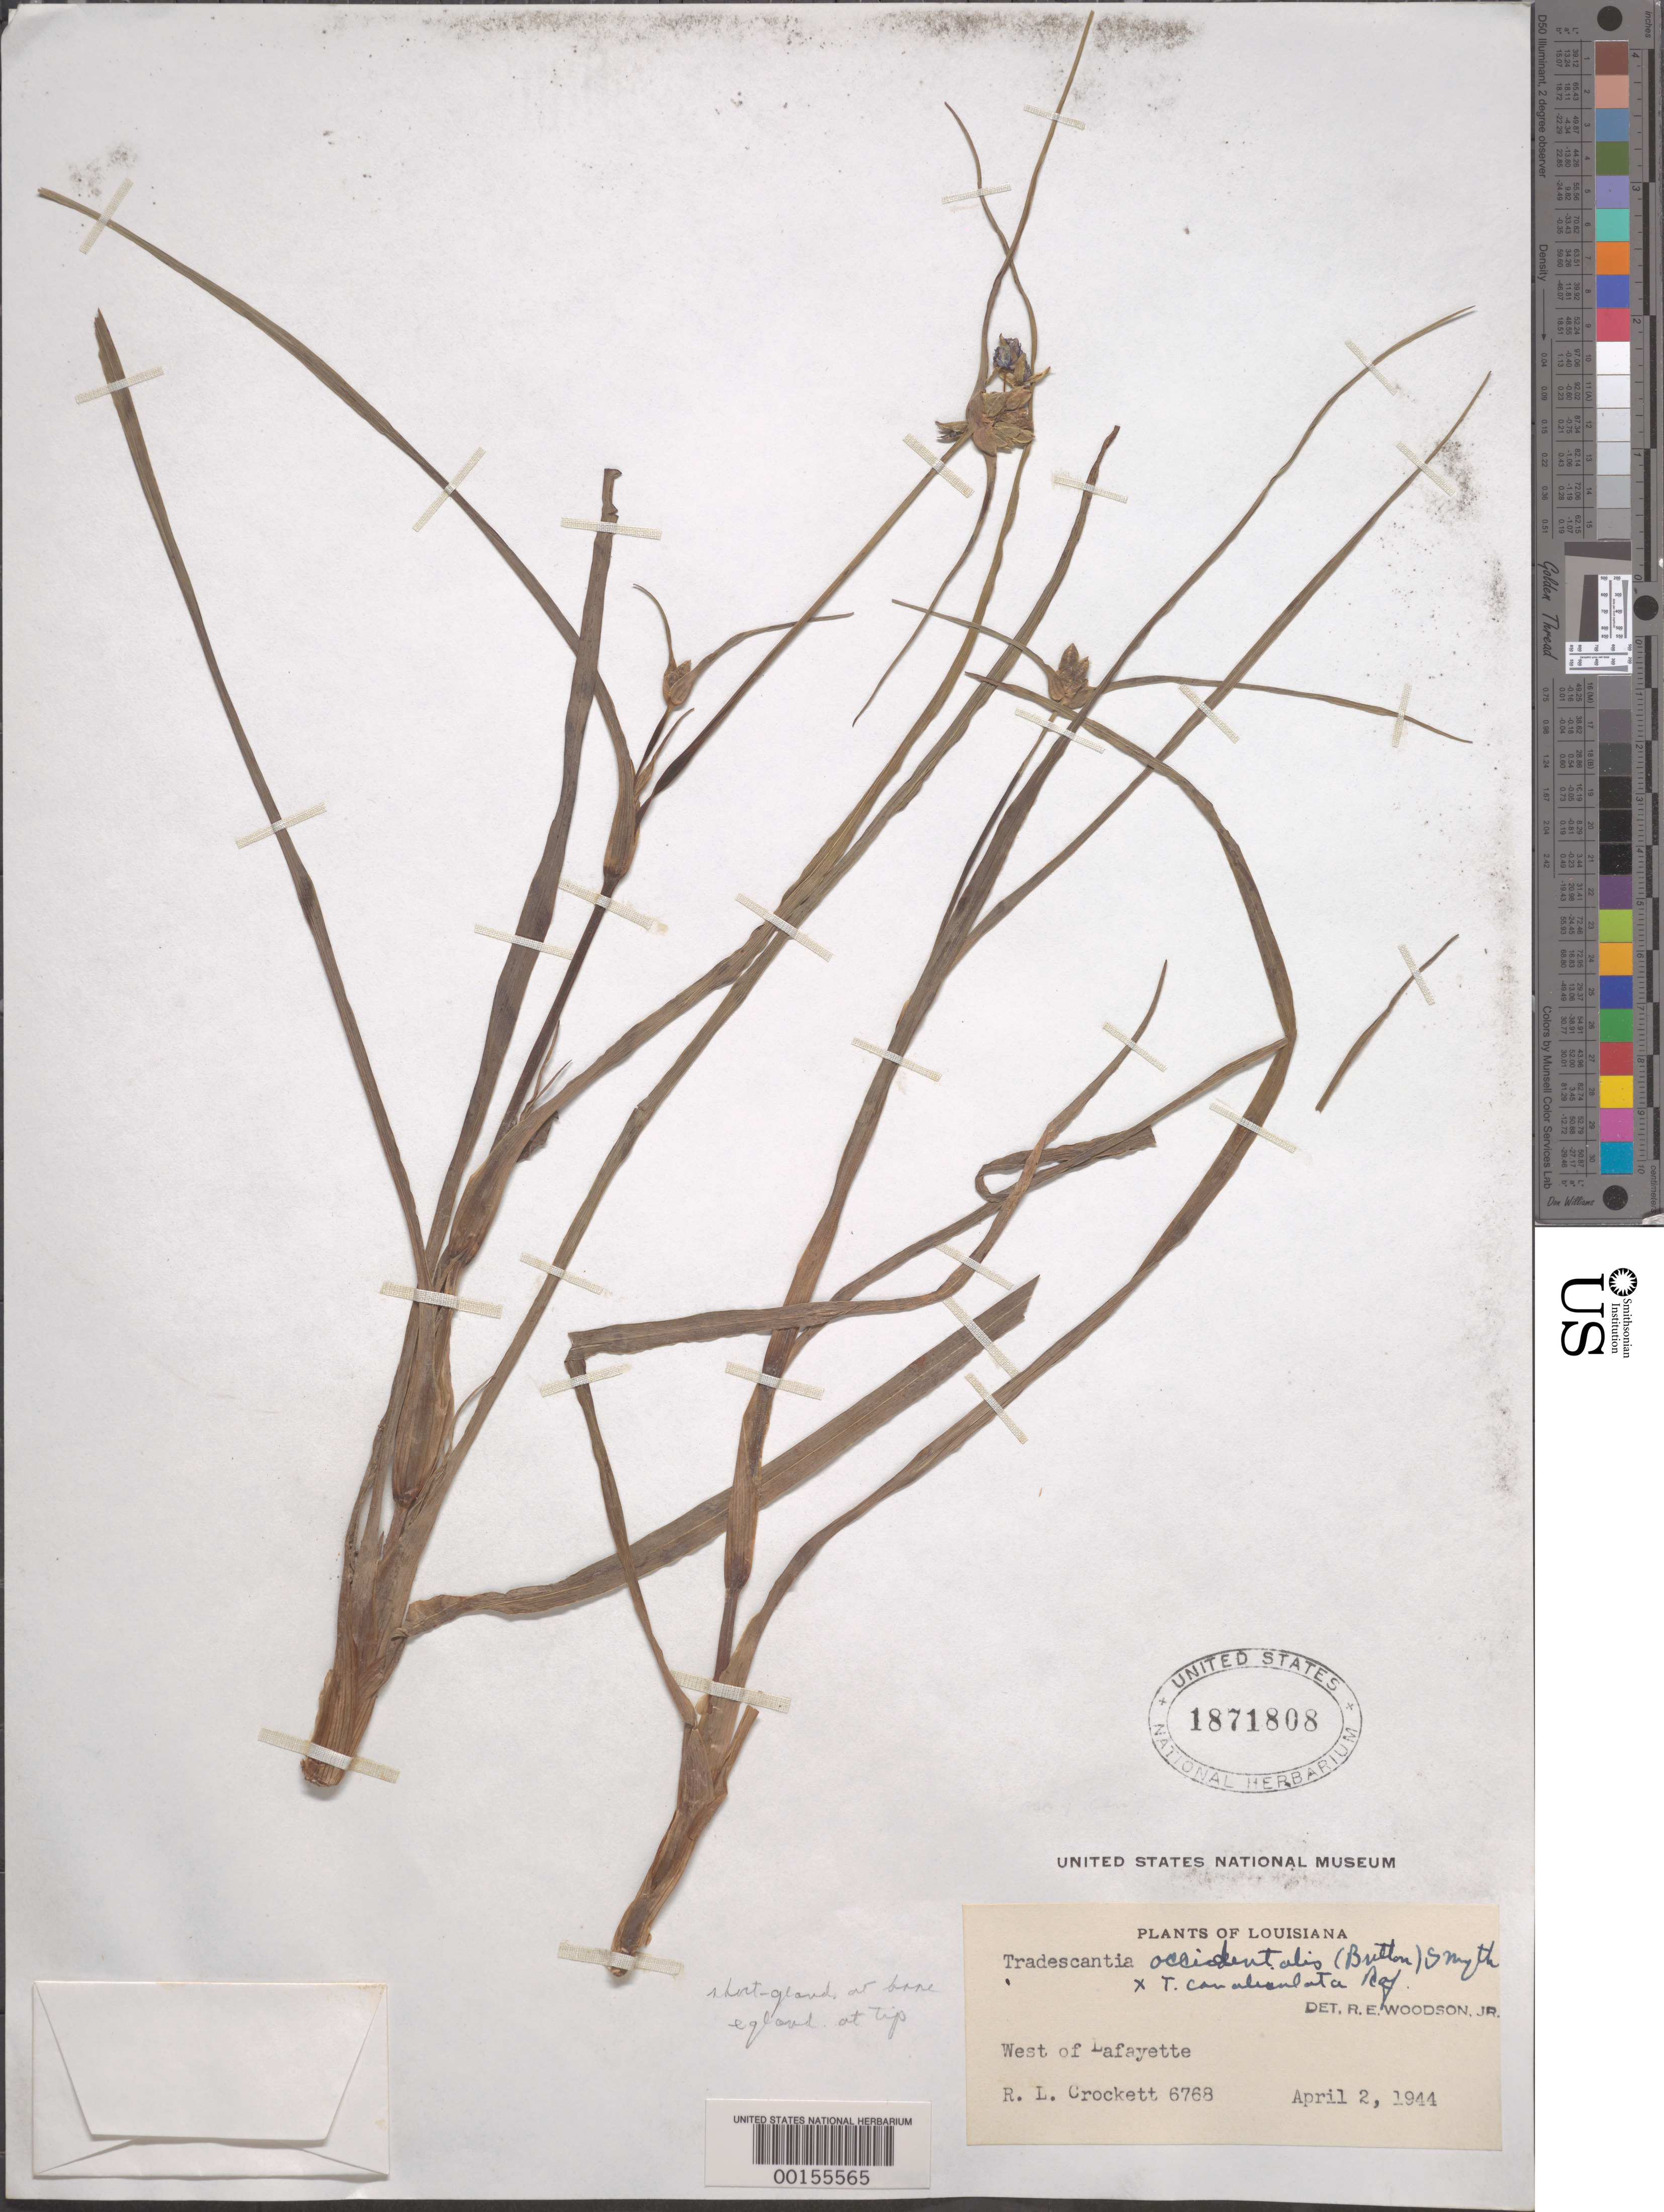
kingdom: Plantae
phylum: Tracheophyta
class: Liliopsida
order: Commelinales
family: Commelinaceae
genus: Tradescantia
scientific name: Tradescantia occidentalis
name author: (Britton) Smyth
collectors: R. Crockett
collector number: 6768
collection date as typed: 02 Apr 1944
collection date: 1944-04-02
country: United States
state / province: Louisiana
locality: W of lafayette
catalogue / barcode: US 1871808